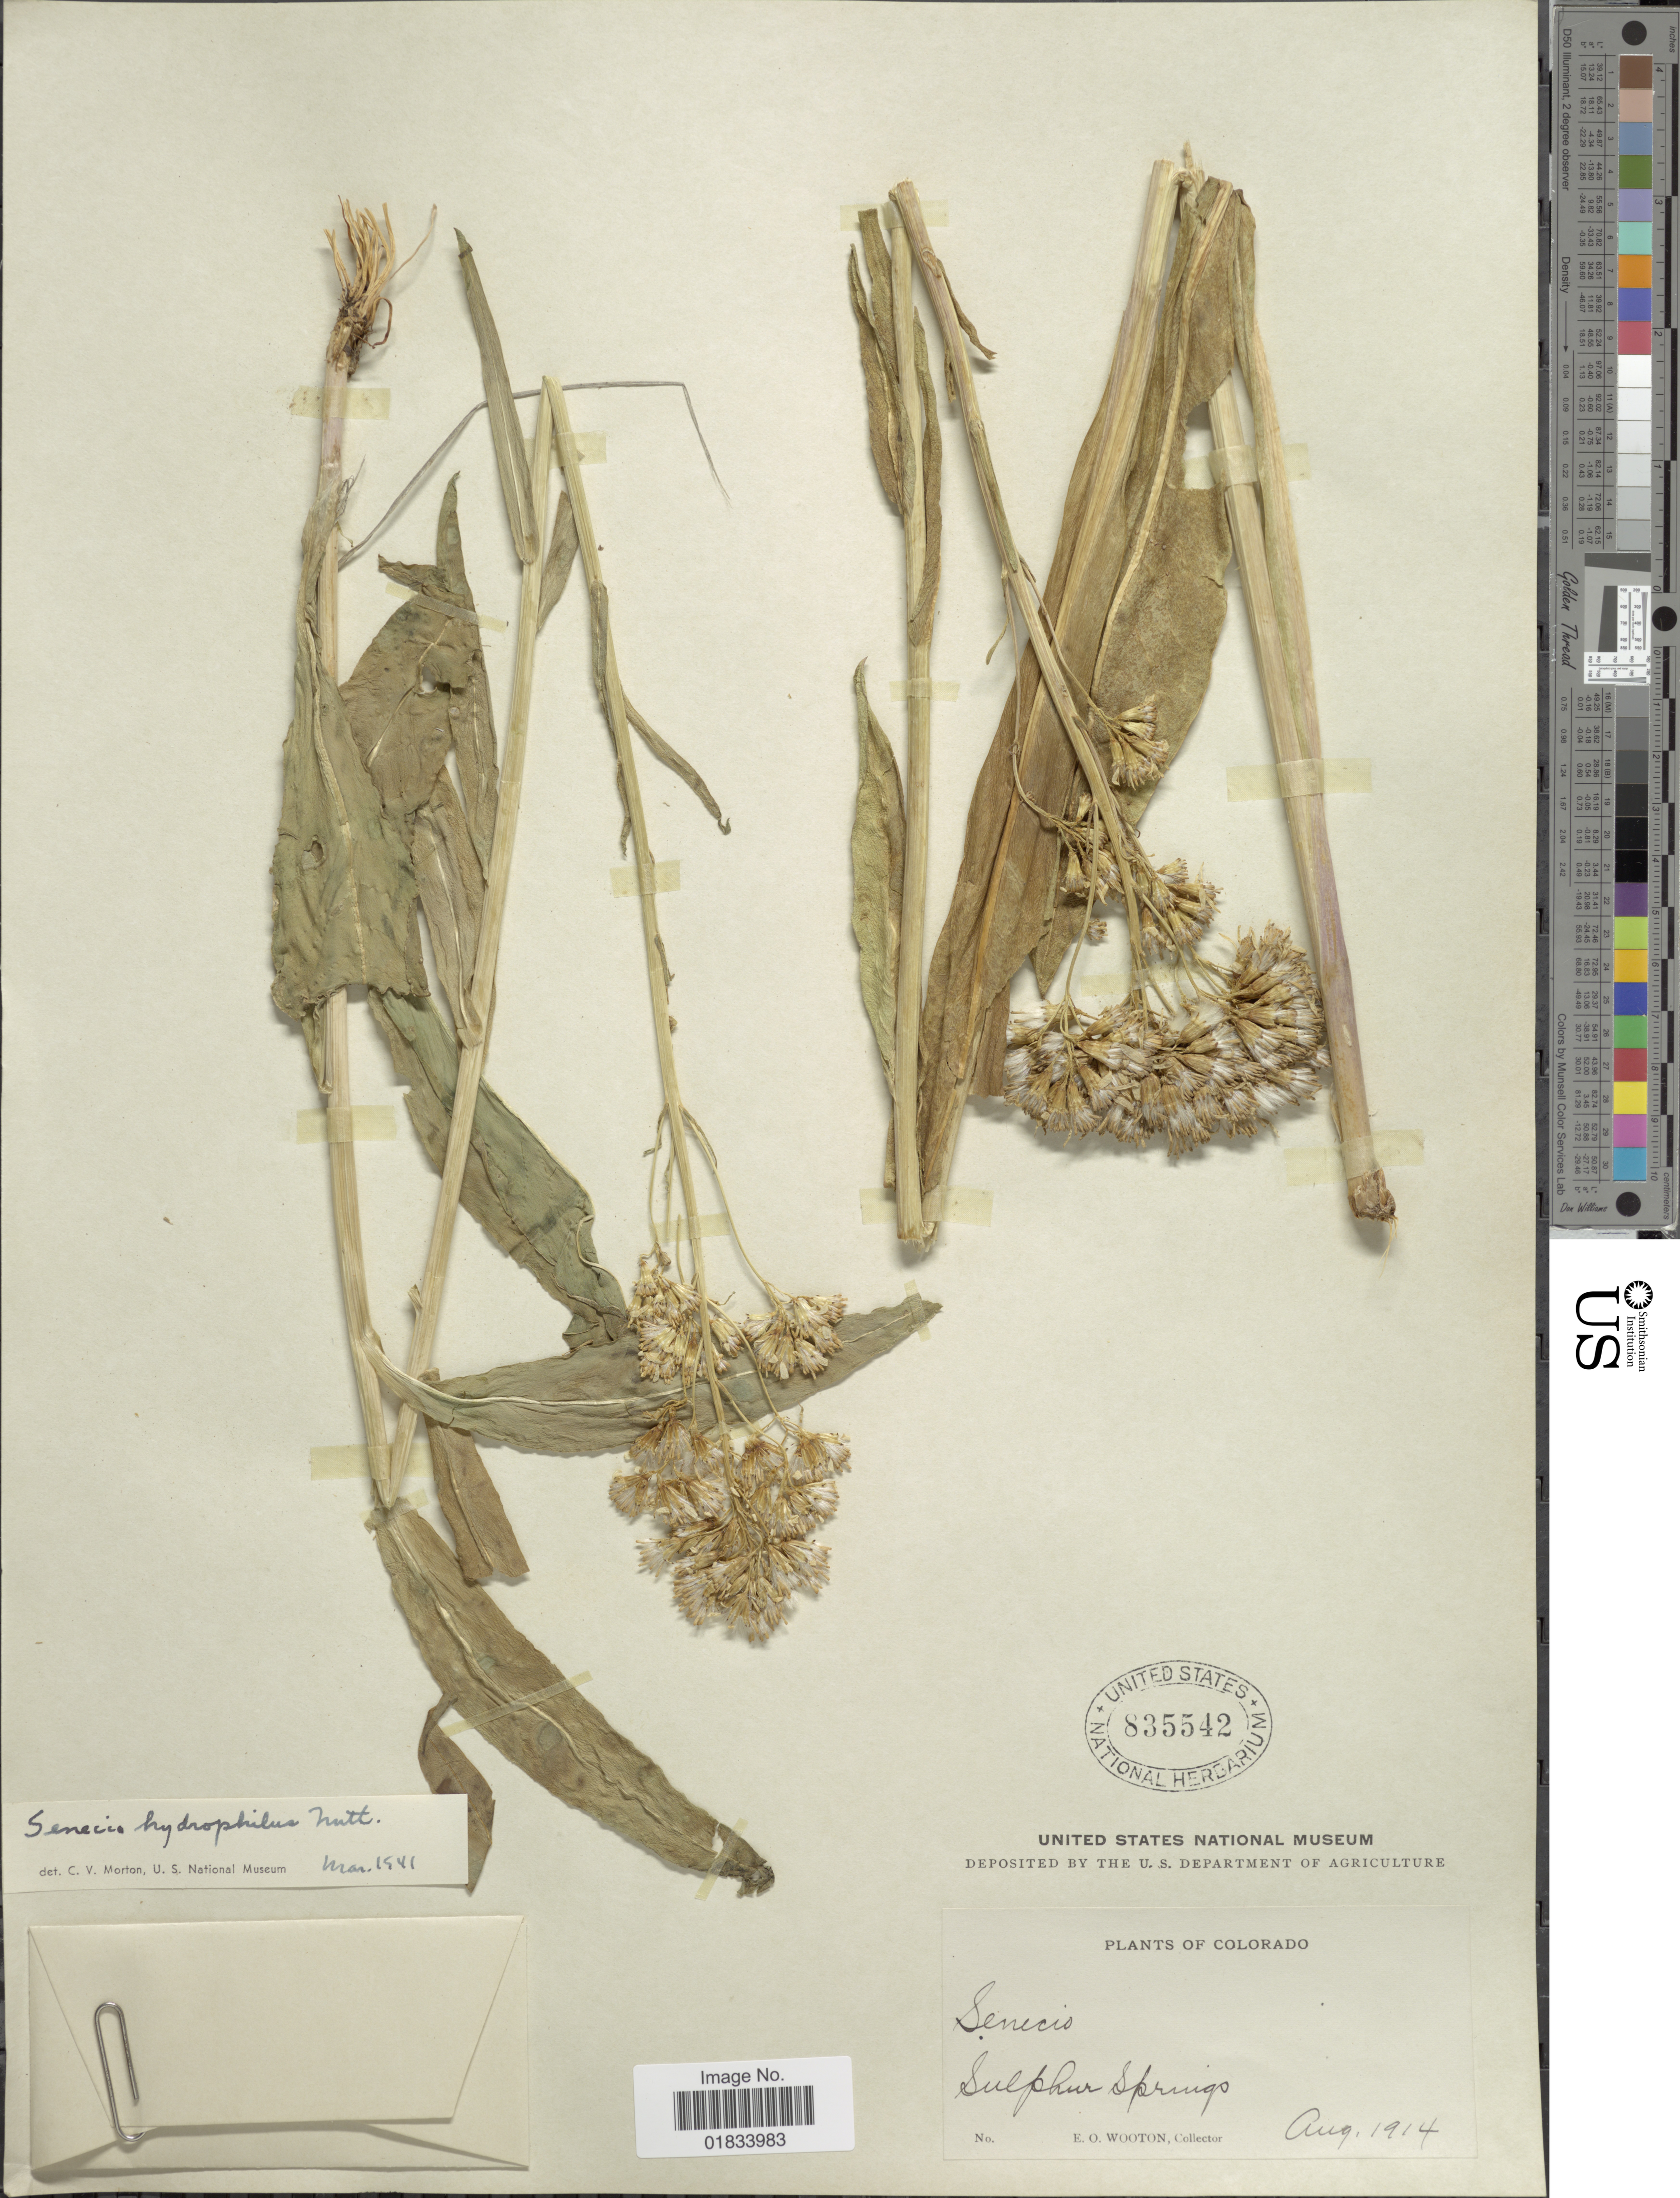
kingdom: Plantae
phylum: Tracheophyta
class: Magnoliopsida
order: Asterales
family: Asteraceae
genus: Senecio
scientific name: Senecio hydrophilus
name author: Nutt.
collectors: E. O. Wooton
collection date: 1914-08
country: United States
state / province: Colorado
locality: Sulphur Springs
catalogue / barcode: US 835542